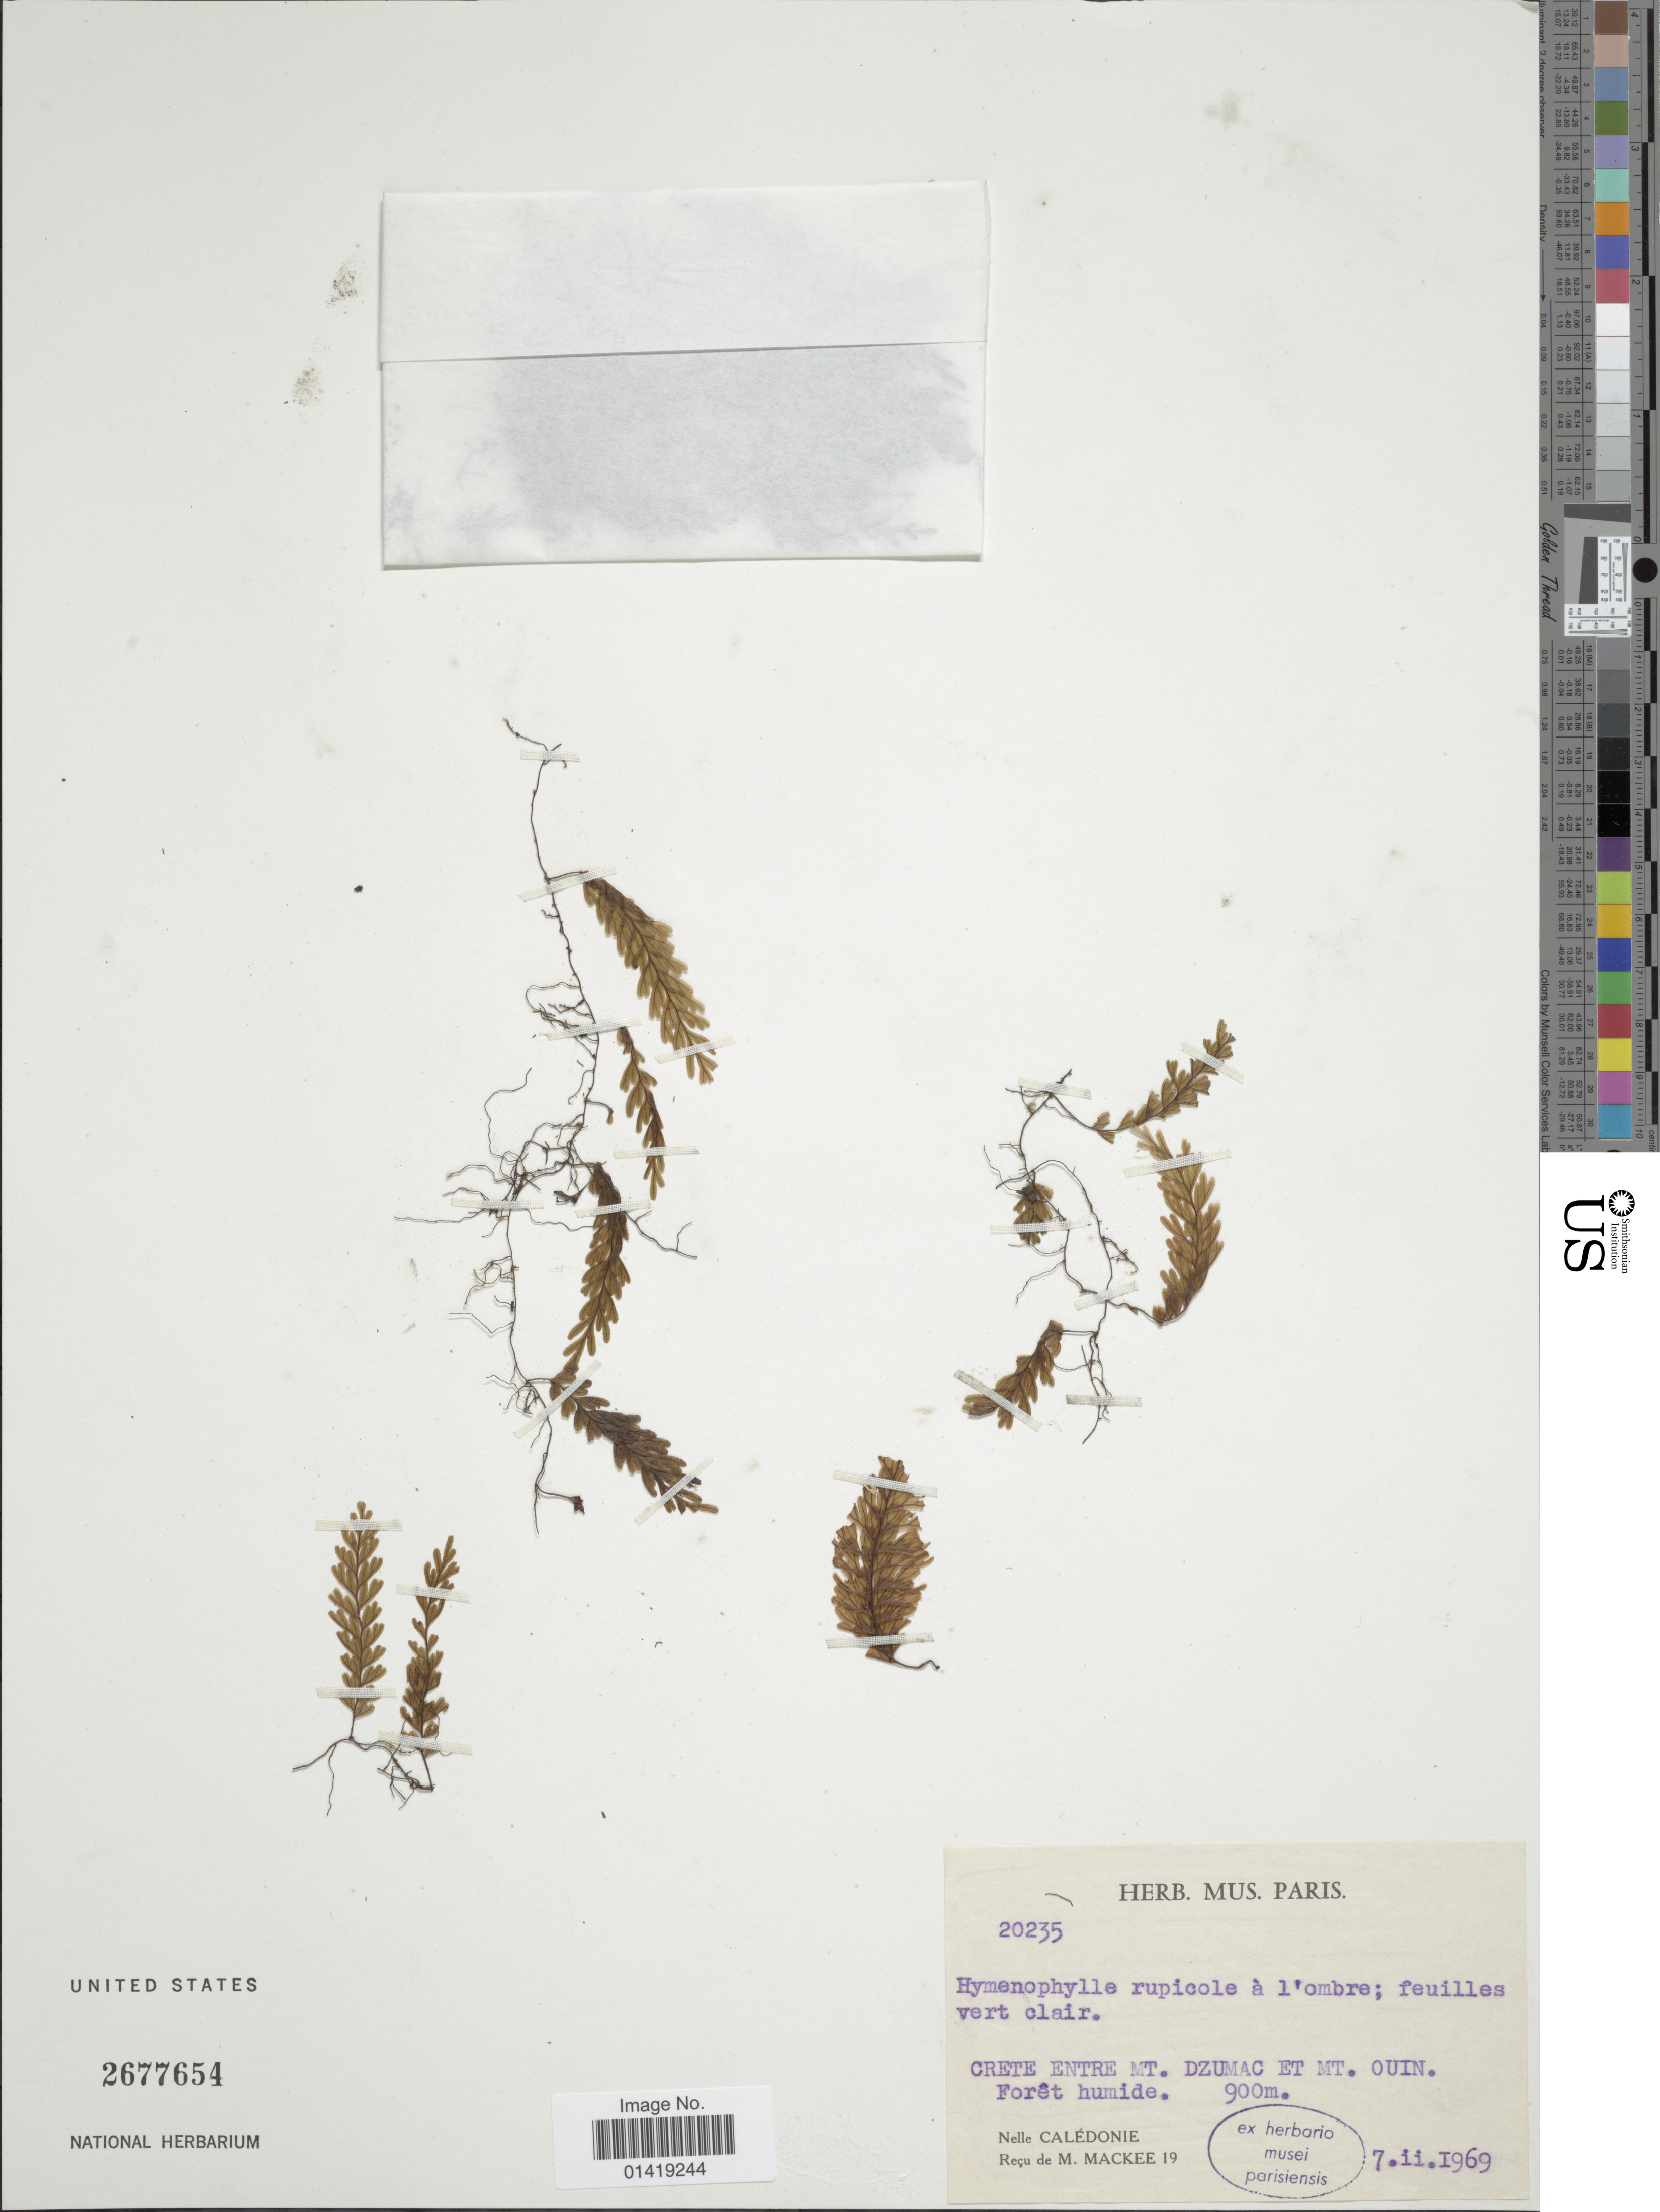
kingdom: Plantae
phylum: Tracheophyta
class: Polypodiopsida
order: Hymenophyllales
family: Hymenophyllaceae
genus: Hymenophyllum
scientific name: Hymenophyllum sp.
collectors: M. Mackee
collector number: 19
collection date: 1969-02-07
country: New Caledonia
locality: Crete entre Mt. Dzumac et Mt. Ouin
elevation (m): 900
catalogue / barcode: US 2677654